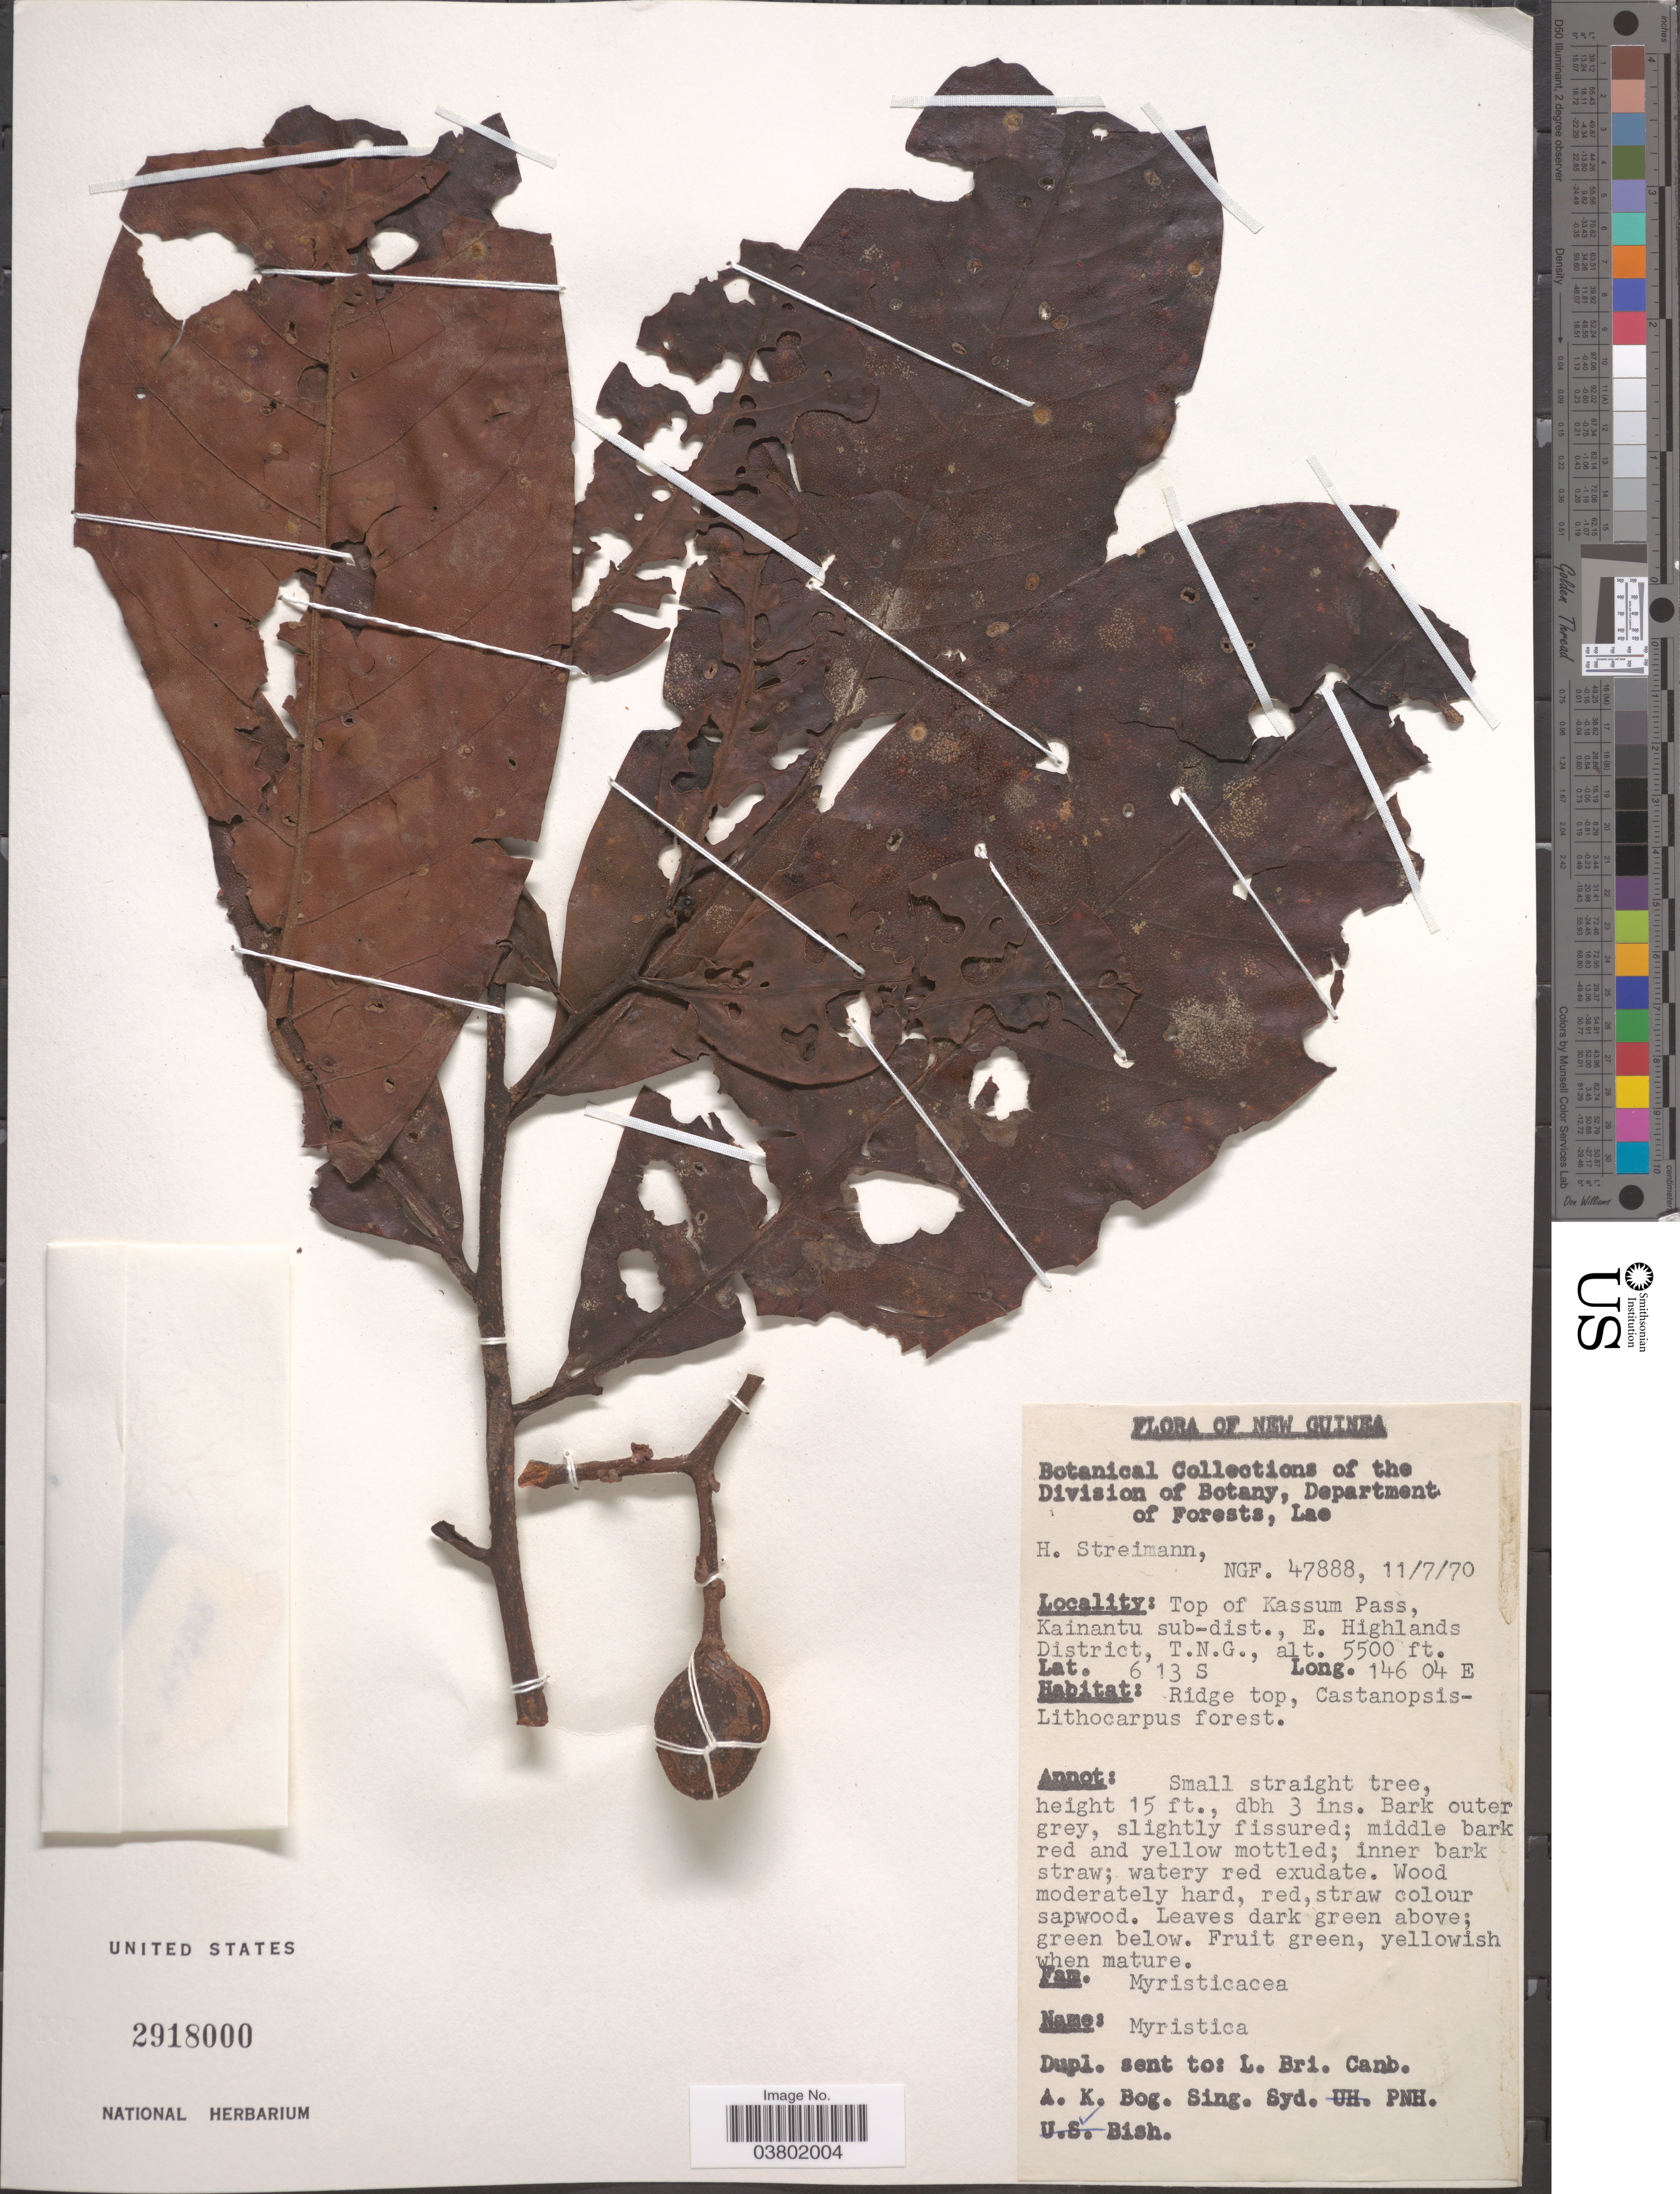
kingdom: Plantae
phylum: Tracheophyta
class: Magnoliopsida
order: Magnoliales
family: Myristicaceae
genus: Myristica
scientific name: Myristica sp.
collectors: H. Streimann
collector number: NGF 47888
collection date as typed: Transcribed d/m/y: 11/7/70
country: Papua New Guinea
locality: New Guinea. Top of Kassum Pass, Kainantu sub-dist., E. Highlands District, T.N.G.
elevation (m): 1676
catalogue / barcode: US 2918000